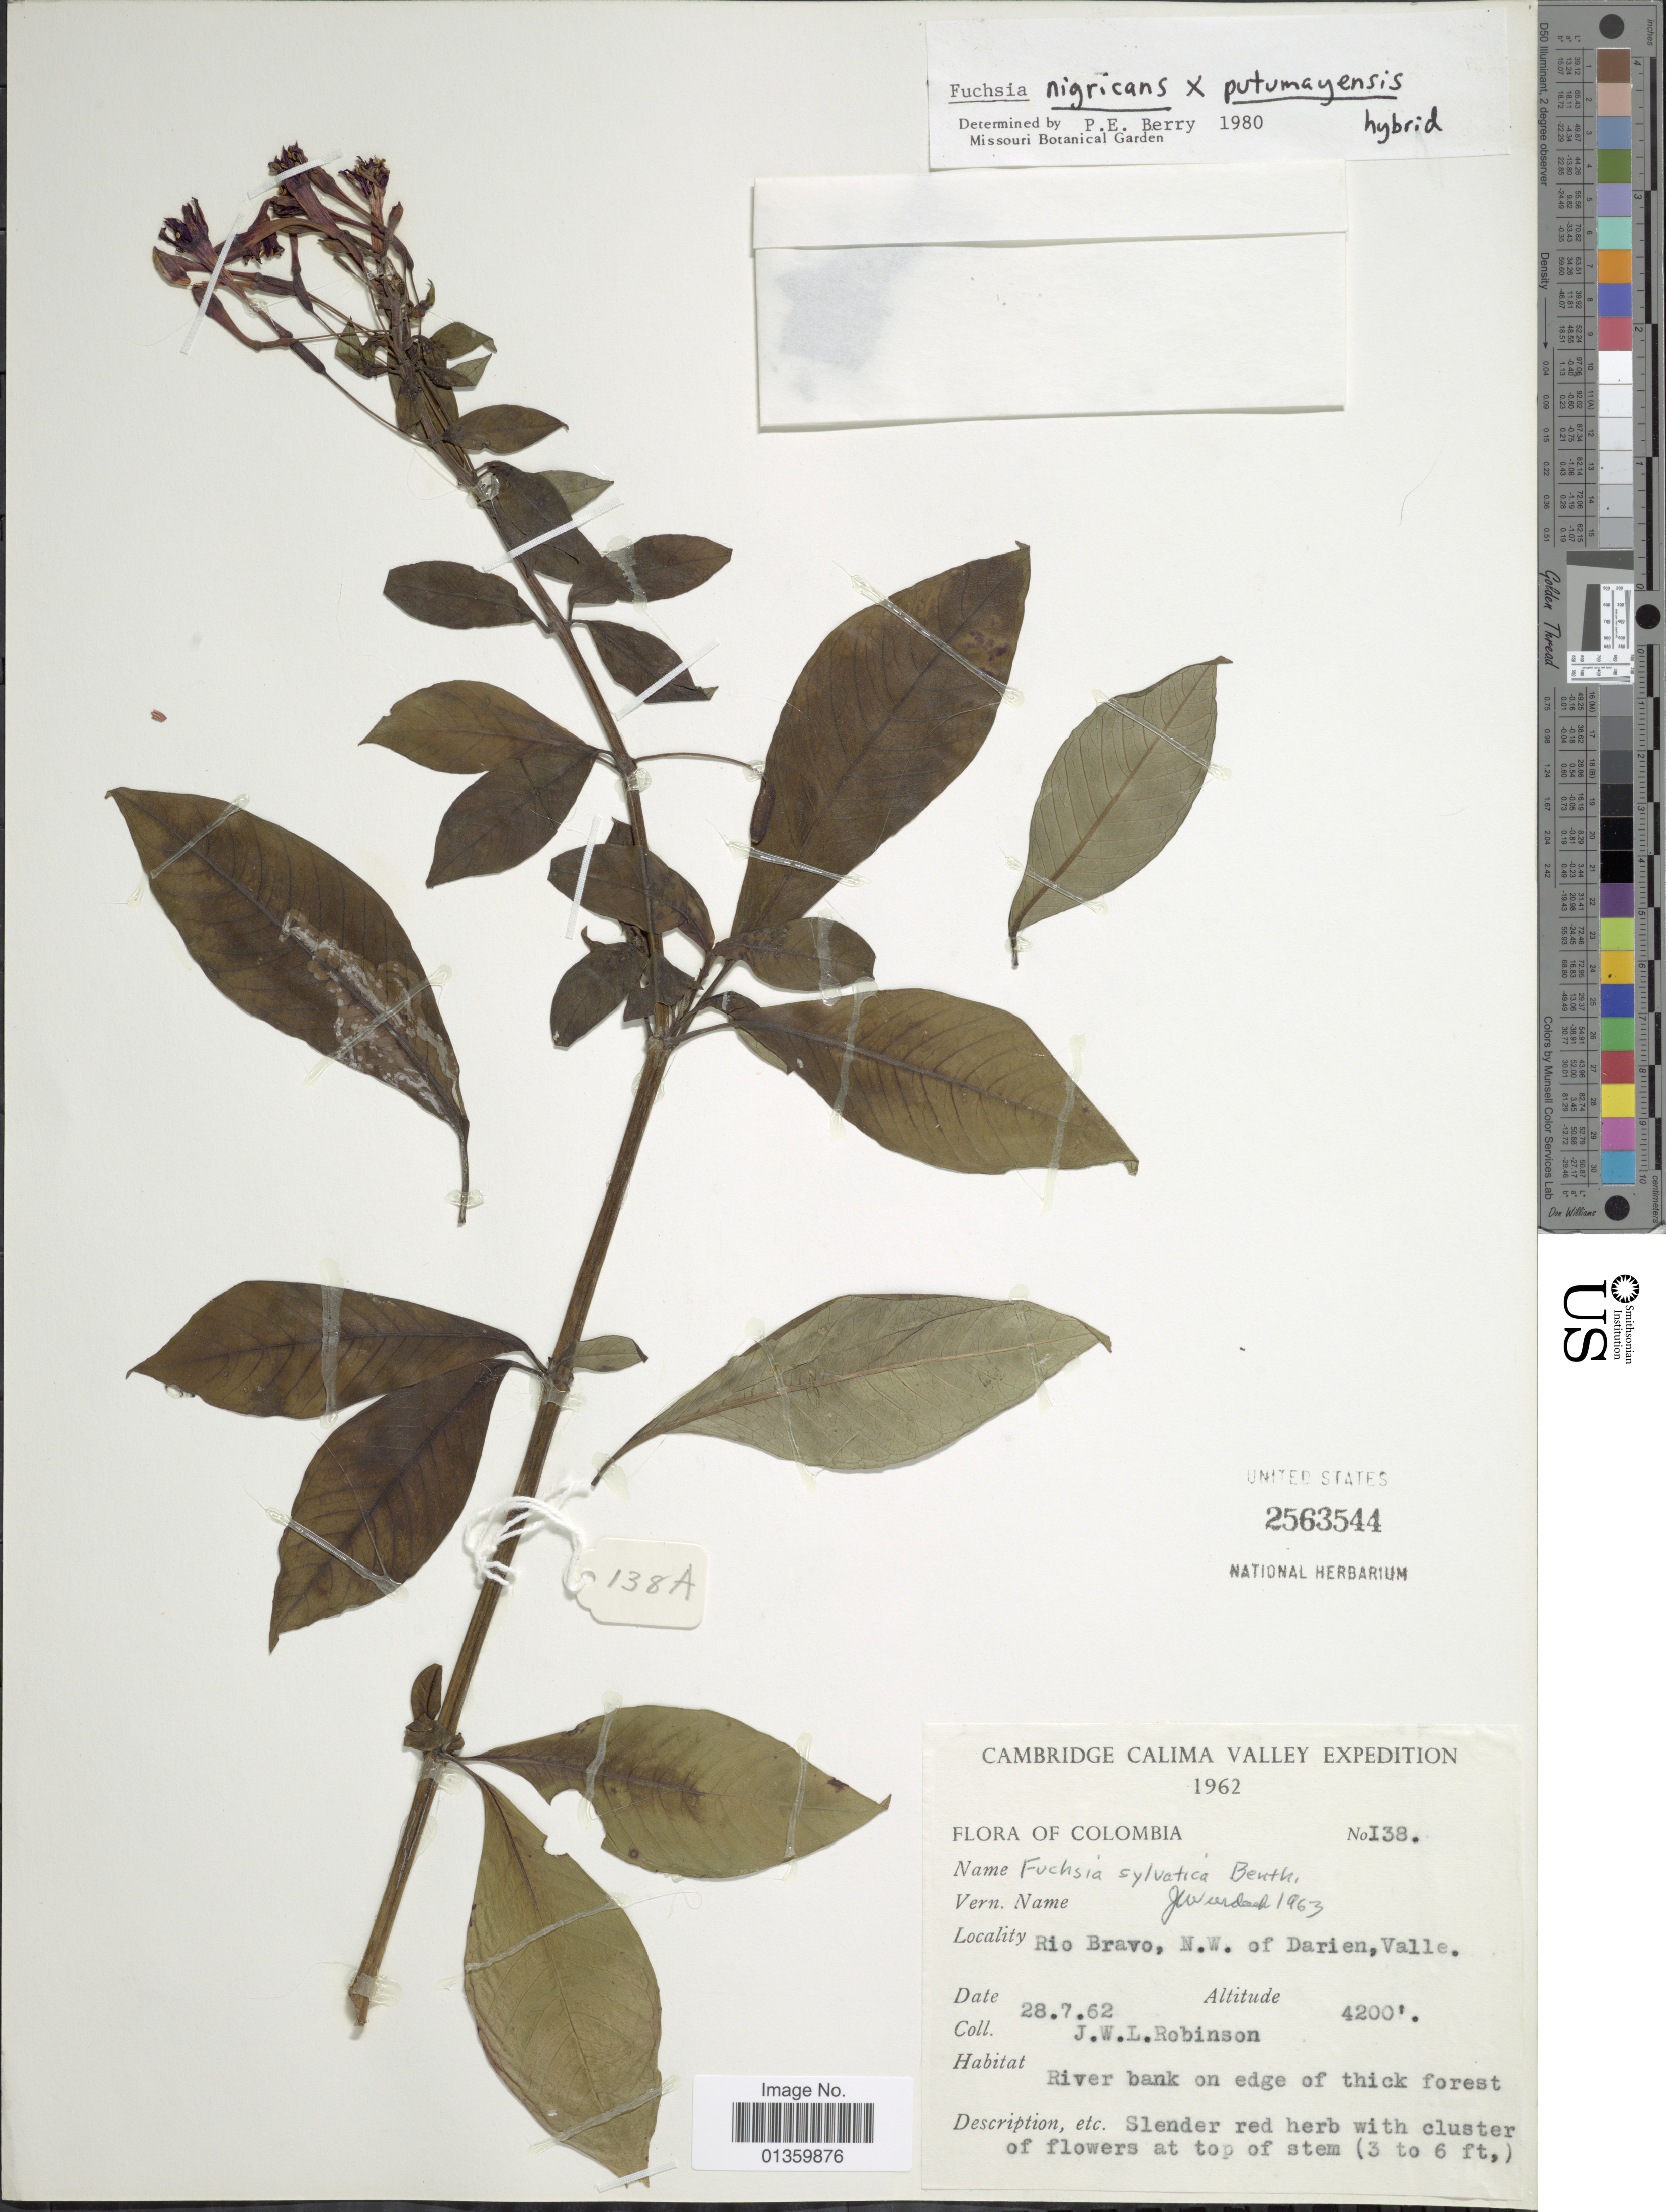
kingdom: Plantae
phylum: Tracheophyta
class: Magnoliopsida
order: Myrtales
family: Onagraceae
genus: Fuchsia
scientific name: Fuchsia nigricans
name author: Linden ex Planch.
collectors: J. W. Robinson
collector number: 138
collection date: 1962-07-28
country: Colombia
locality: Rio Bravo, N.W. of Darien, Valle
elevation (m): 1280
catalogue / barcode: US 2563544